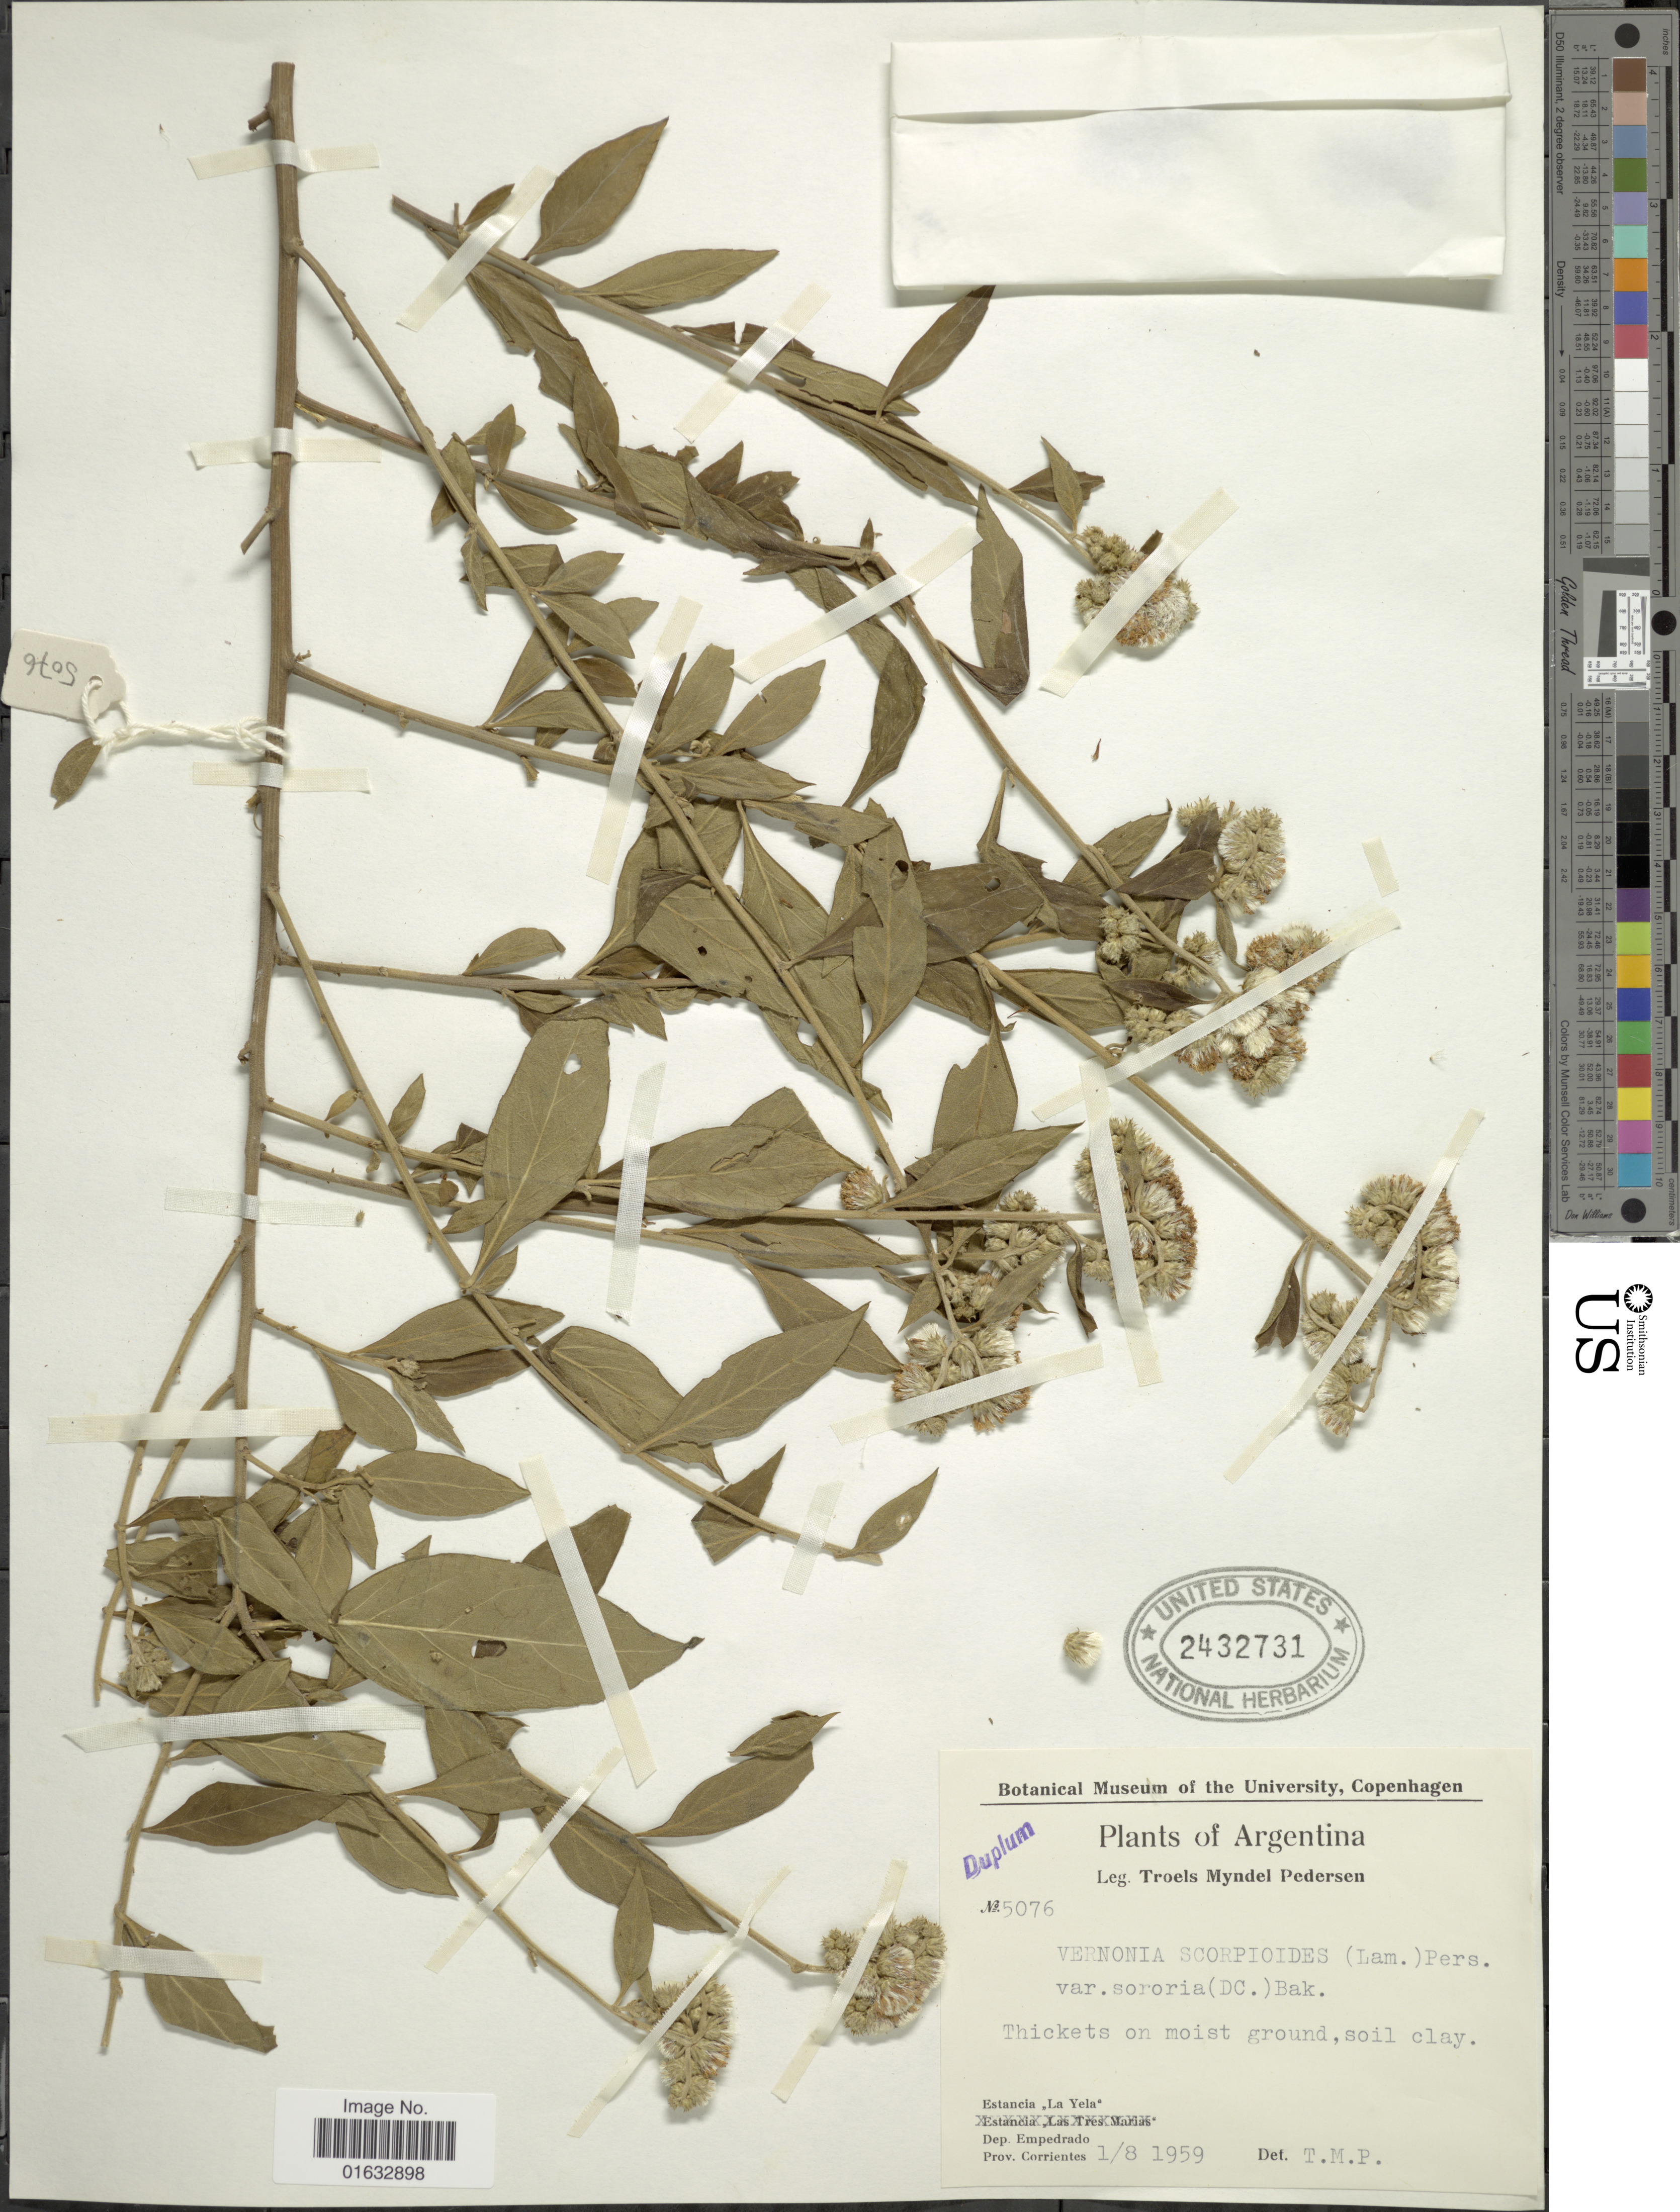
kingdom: Plantae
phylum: Tracheophyta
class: Magnoliopsida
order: Asterales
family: Asteraceae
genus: Cyrtocymura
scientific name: Cyrtocymura scorpioides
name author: (Lam.) H. Rob.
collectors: T. Pederson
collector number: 5076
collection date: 1959-08-01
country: Argentina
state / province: Corrientes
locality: Estancia La Yela. Dep. Empedrado, Prov, Corrientes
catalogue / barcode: US 2432731